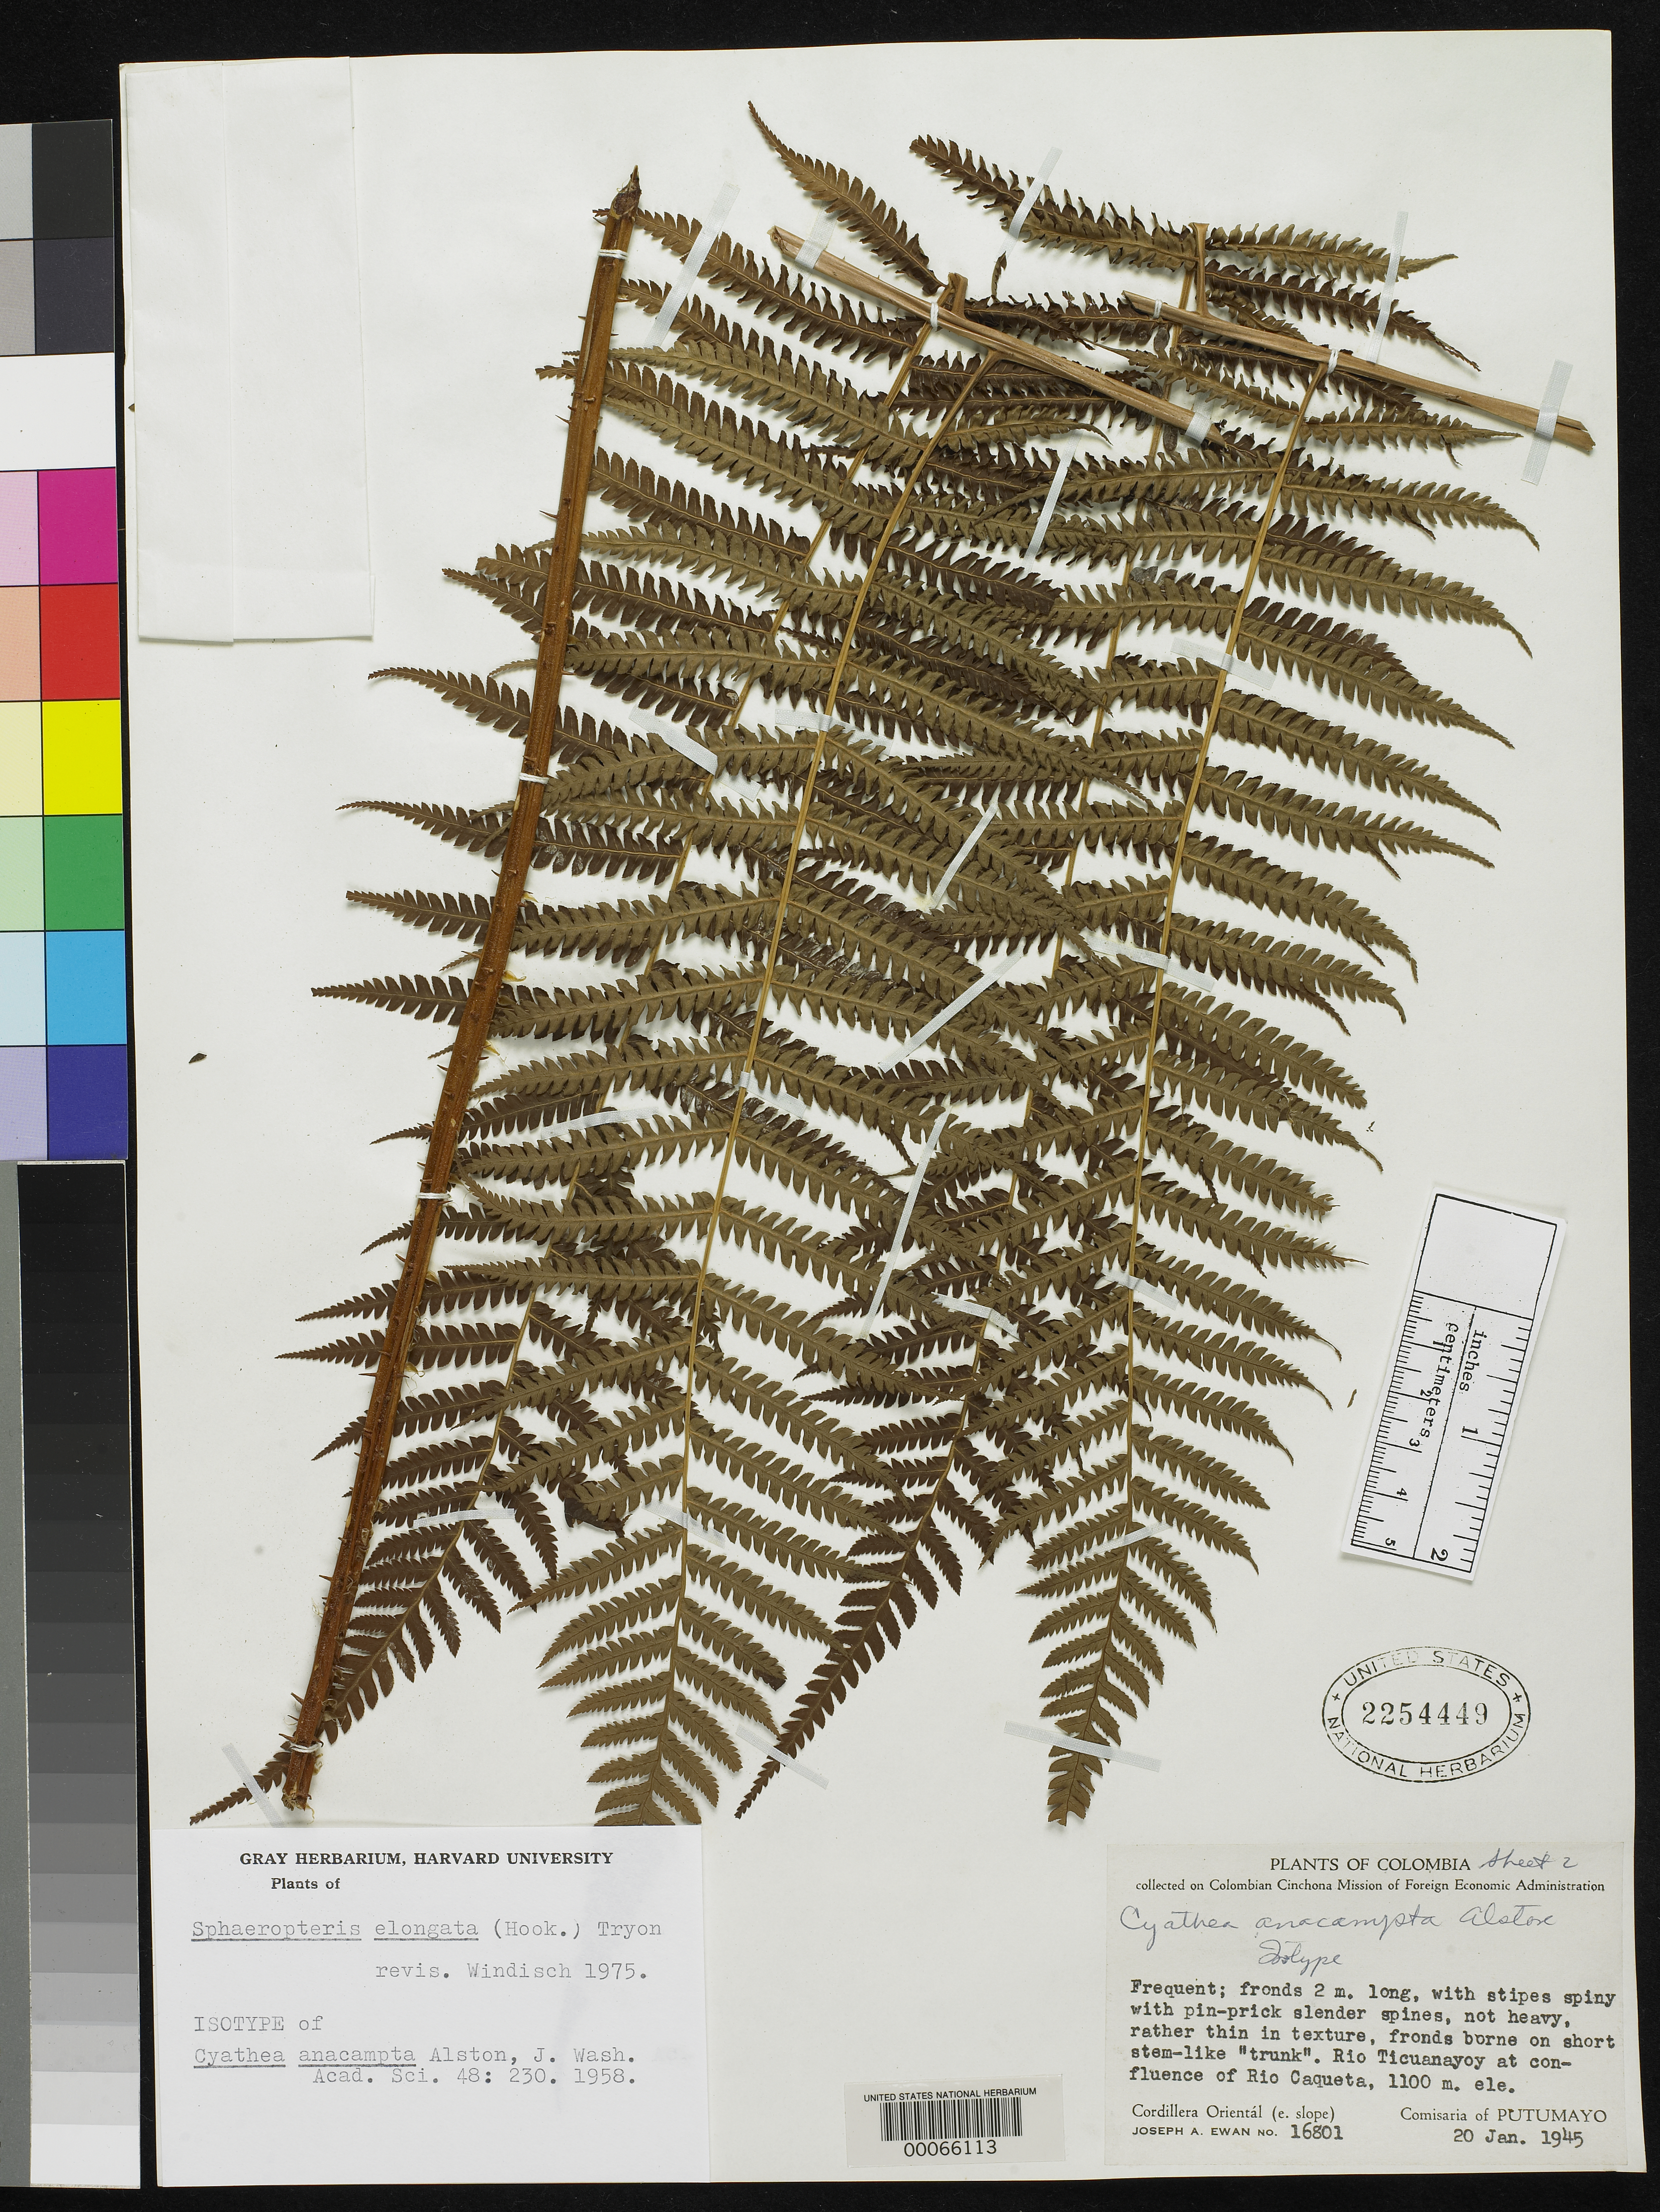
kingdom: Plantae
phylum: Tracheophyta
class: Polypodiopsida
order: Cyatheales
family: Cyatheaceae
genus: Cyathea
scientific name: Cyathea anacampta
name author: Alston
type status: Isotype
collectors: J. A. Ewan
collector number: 16801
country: Colombia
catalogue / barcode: US 2254449